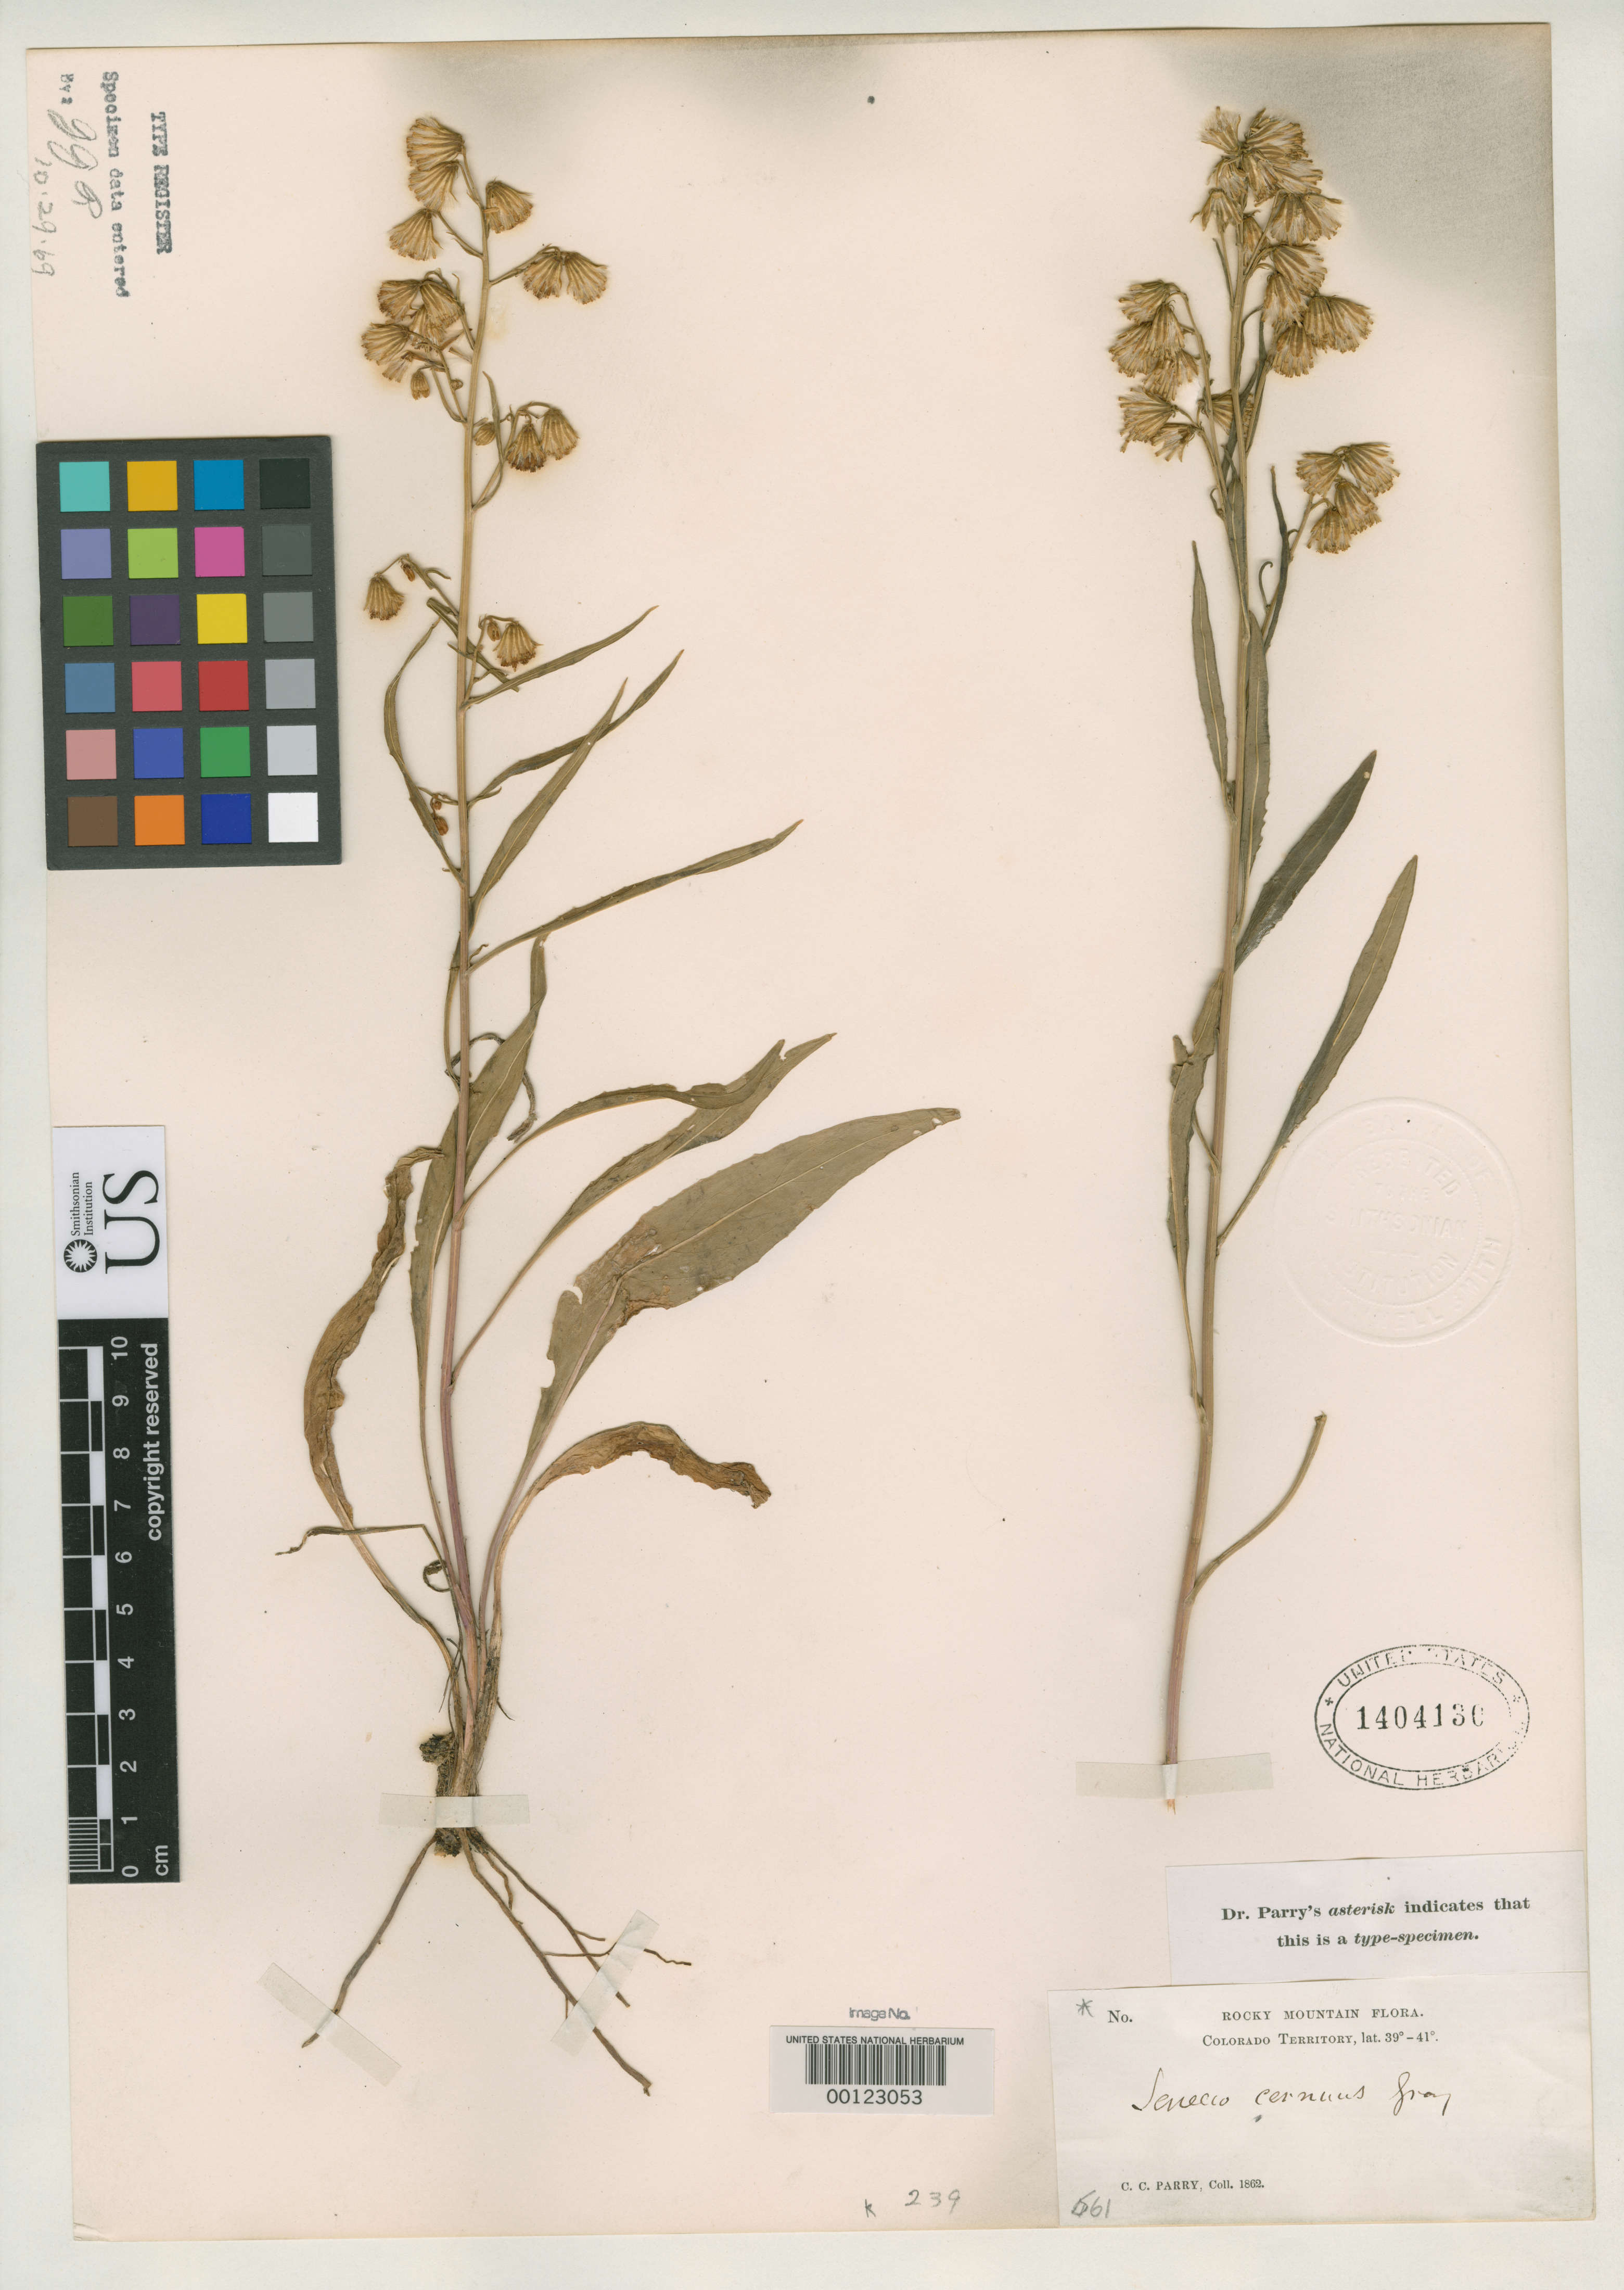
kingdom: Plantae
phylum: Tracheophyta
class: Magnoliopsida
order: Asterales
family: Asteraceae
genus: Senecio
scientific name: Senecio cernuus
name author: A. Gray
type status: Isotype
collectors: C. C. Parry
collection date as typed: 1862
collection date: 1862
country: United States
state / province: Colorado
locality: Rocky Mts., upper part of Clear Creek.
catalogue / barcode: US 1404130